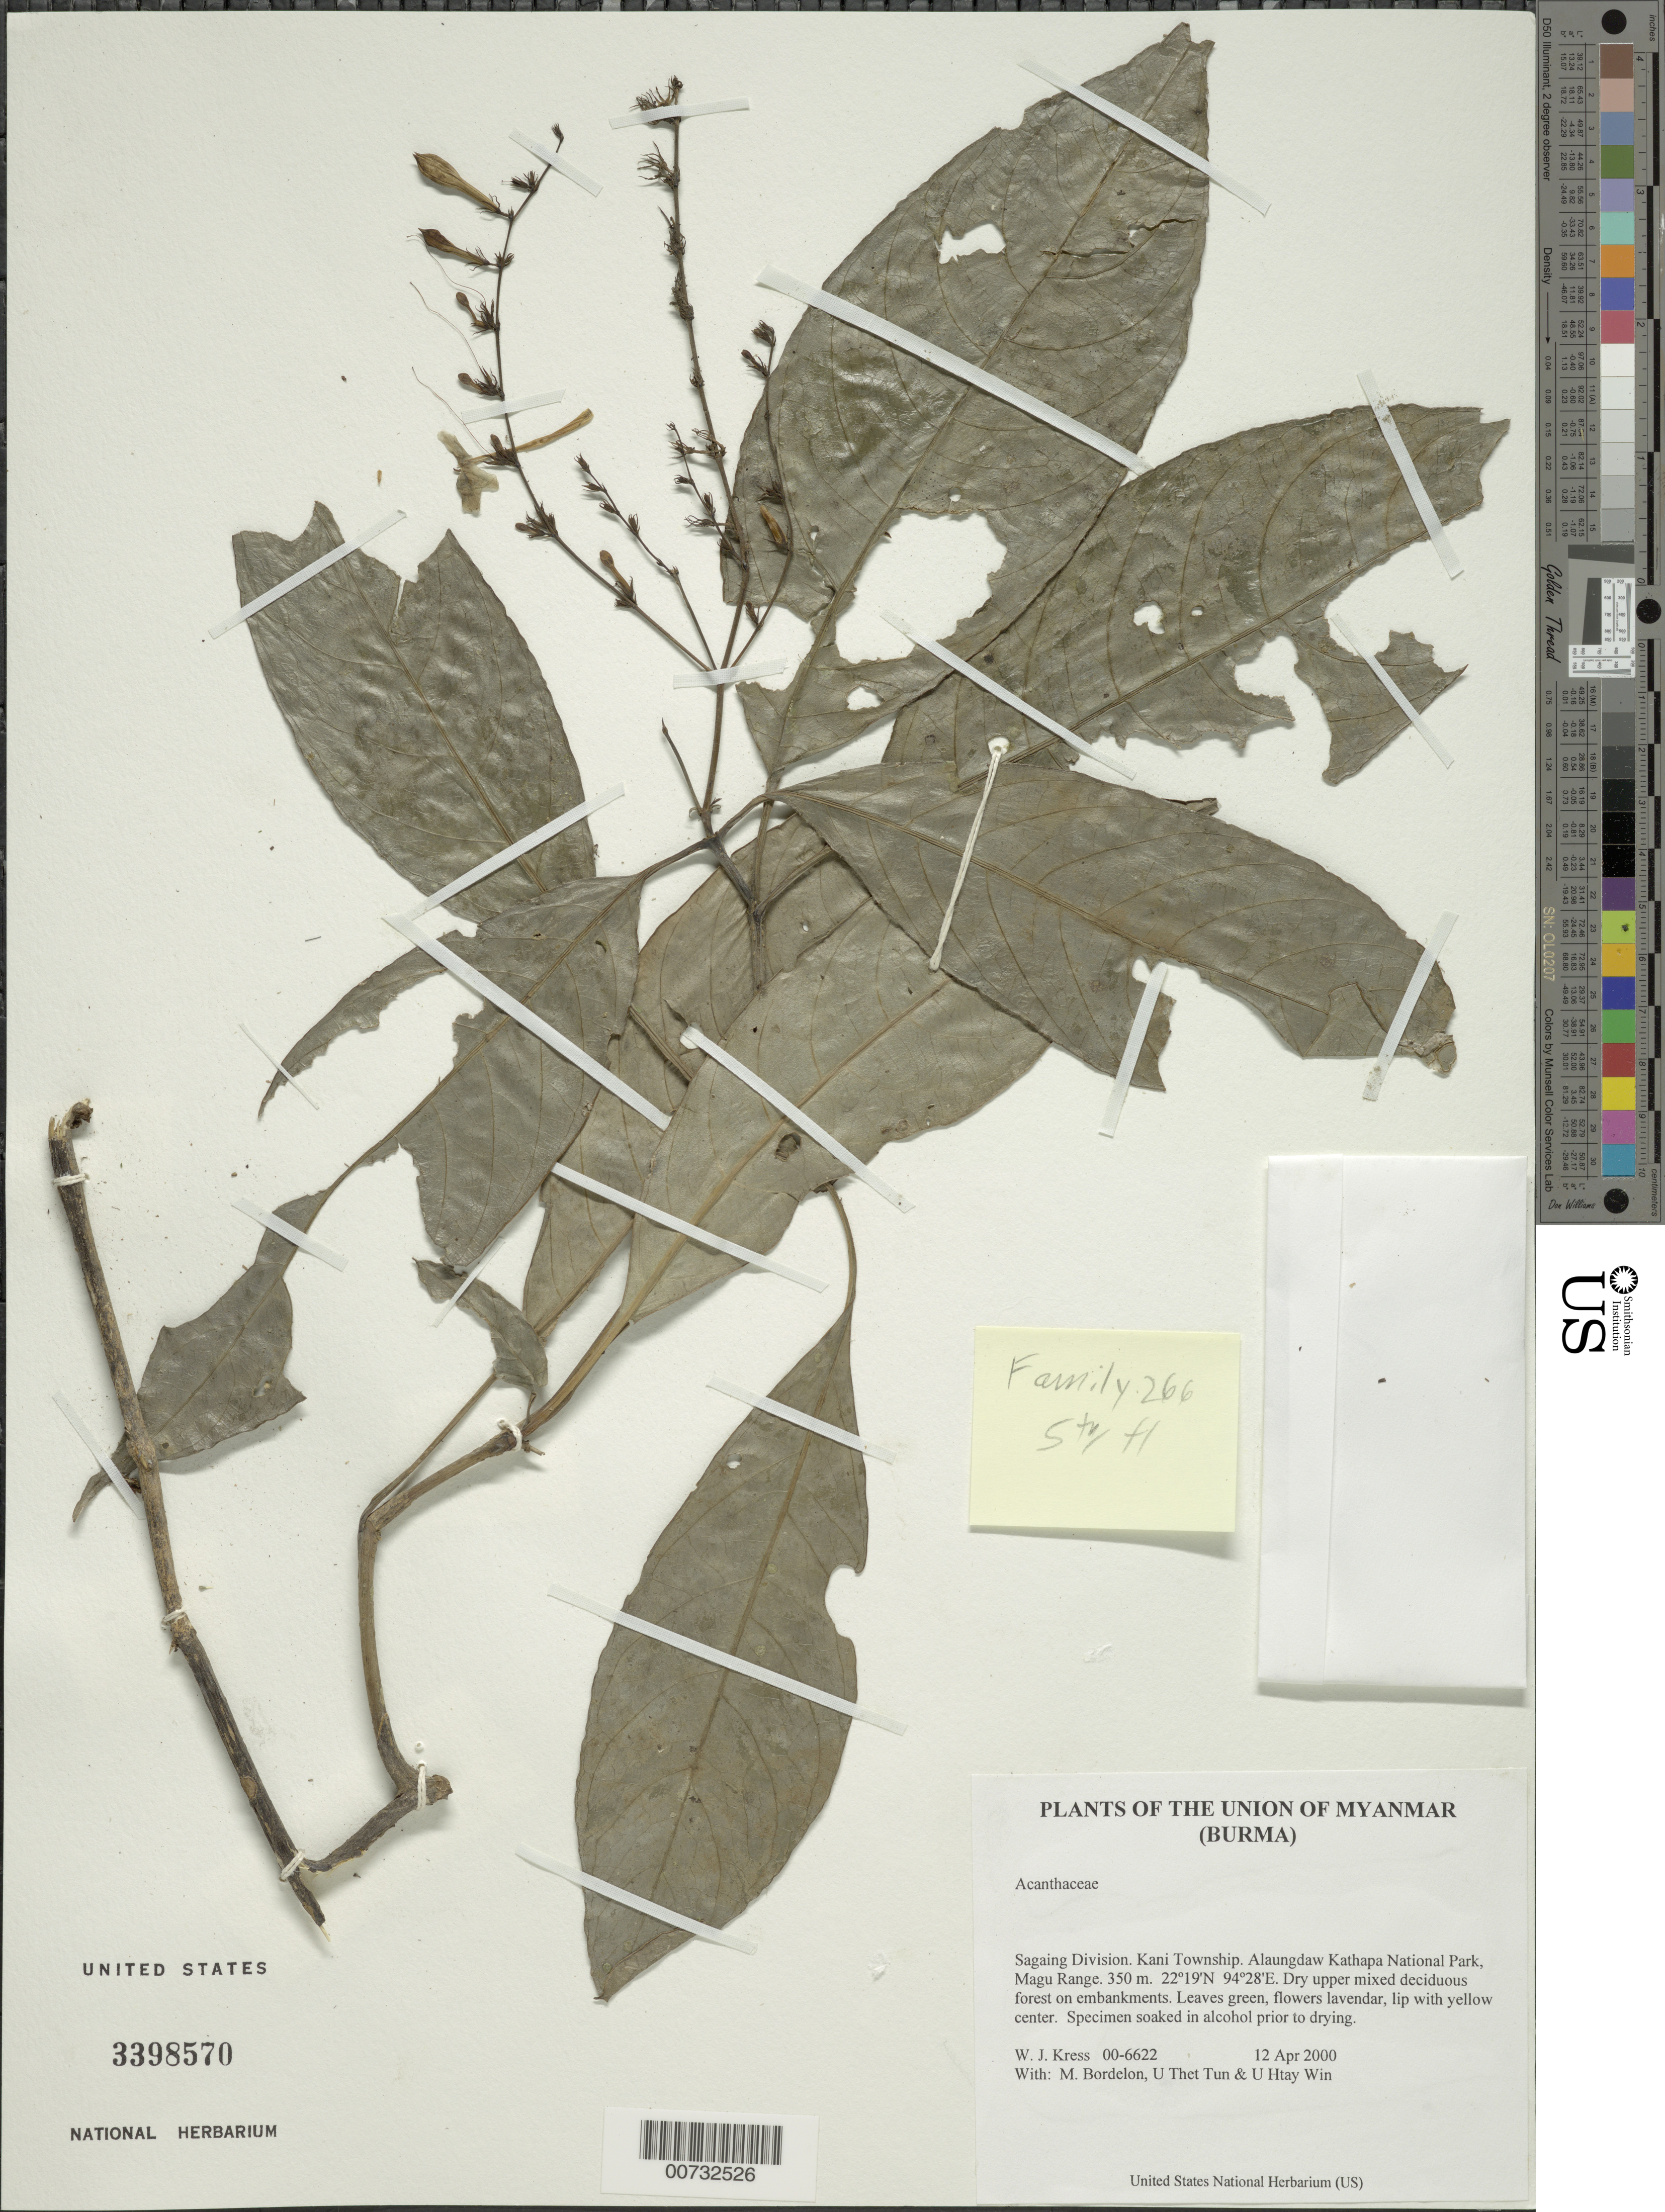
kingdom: Plantae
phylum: Tracheophyta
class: Magnoliopsida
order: Lamiales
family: Acanthaceae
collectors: W. J. Kress, M. Bordelon, Thet Htun & U Htay Win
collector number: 00-6622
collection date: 2000-04-12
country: Myanmar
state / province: Sagaing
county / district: Kani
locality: Alaungdaw Kathapa National Park, Magu Range.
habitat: Dry upper mixed deciduous forest on embankments.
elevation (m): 350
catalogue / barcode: US 3398570